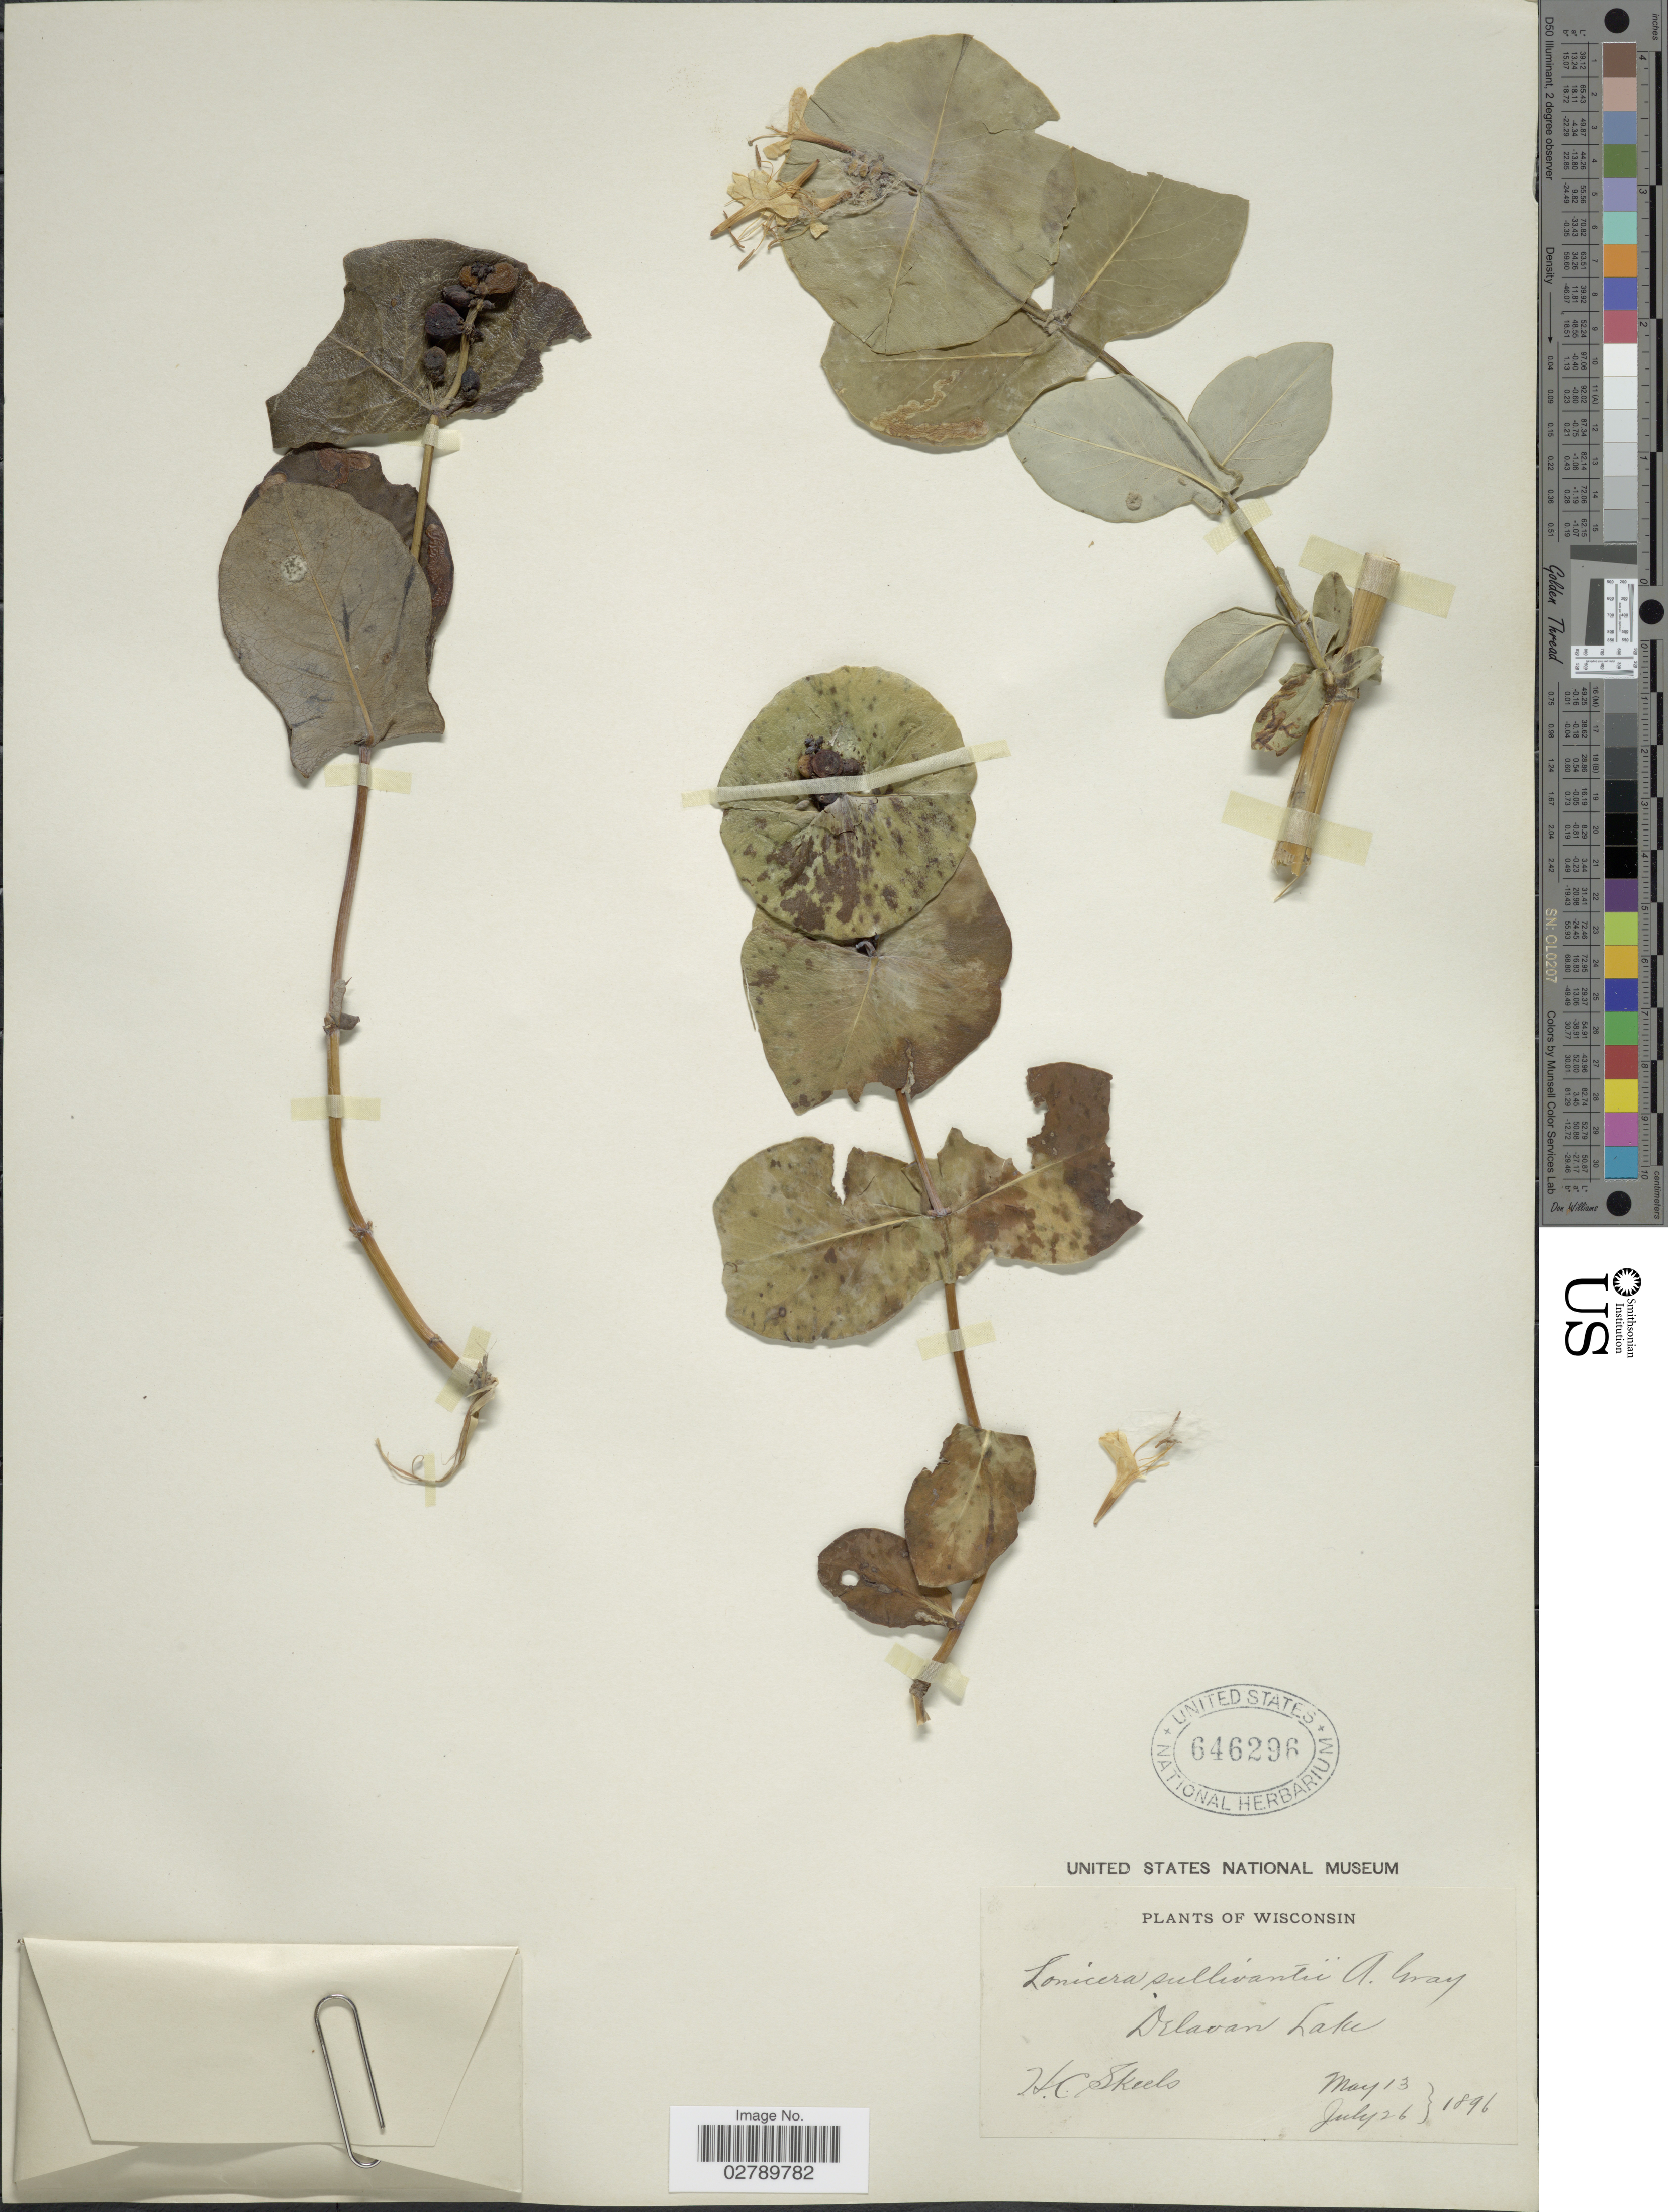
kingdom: Plantae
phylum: Tracheophyta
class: Magnoliopsida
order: Dipsacales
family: Caprifoliaceae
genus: Lonicera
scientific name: Lonicera prolifera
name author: (O. Kirchner) Booth ex Rehder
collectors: H. Skeels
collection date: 1896-05-13/1896-07-26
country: United States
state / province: Wisconsin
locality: Delavan Lake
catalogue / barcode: US 646296